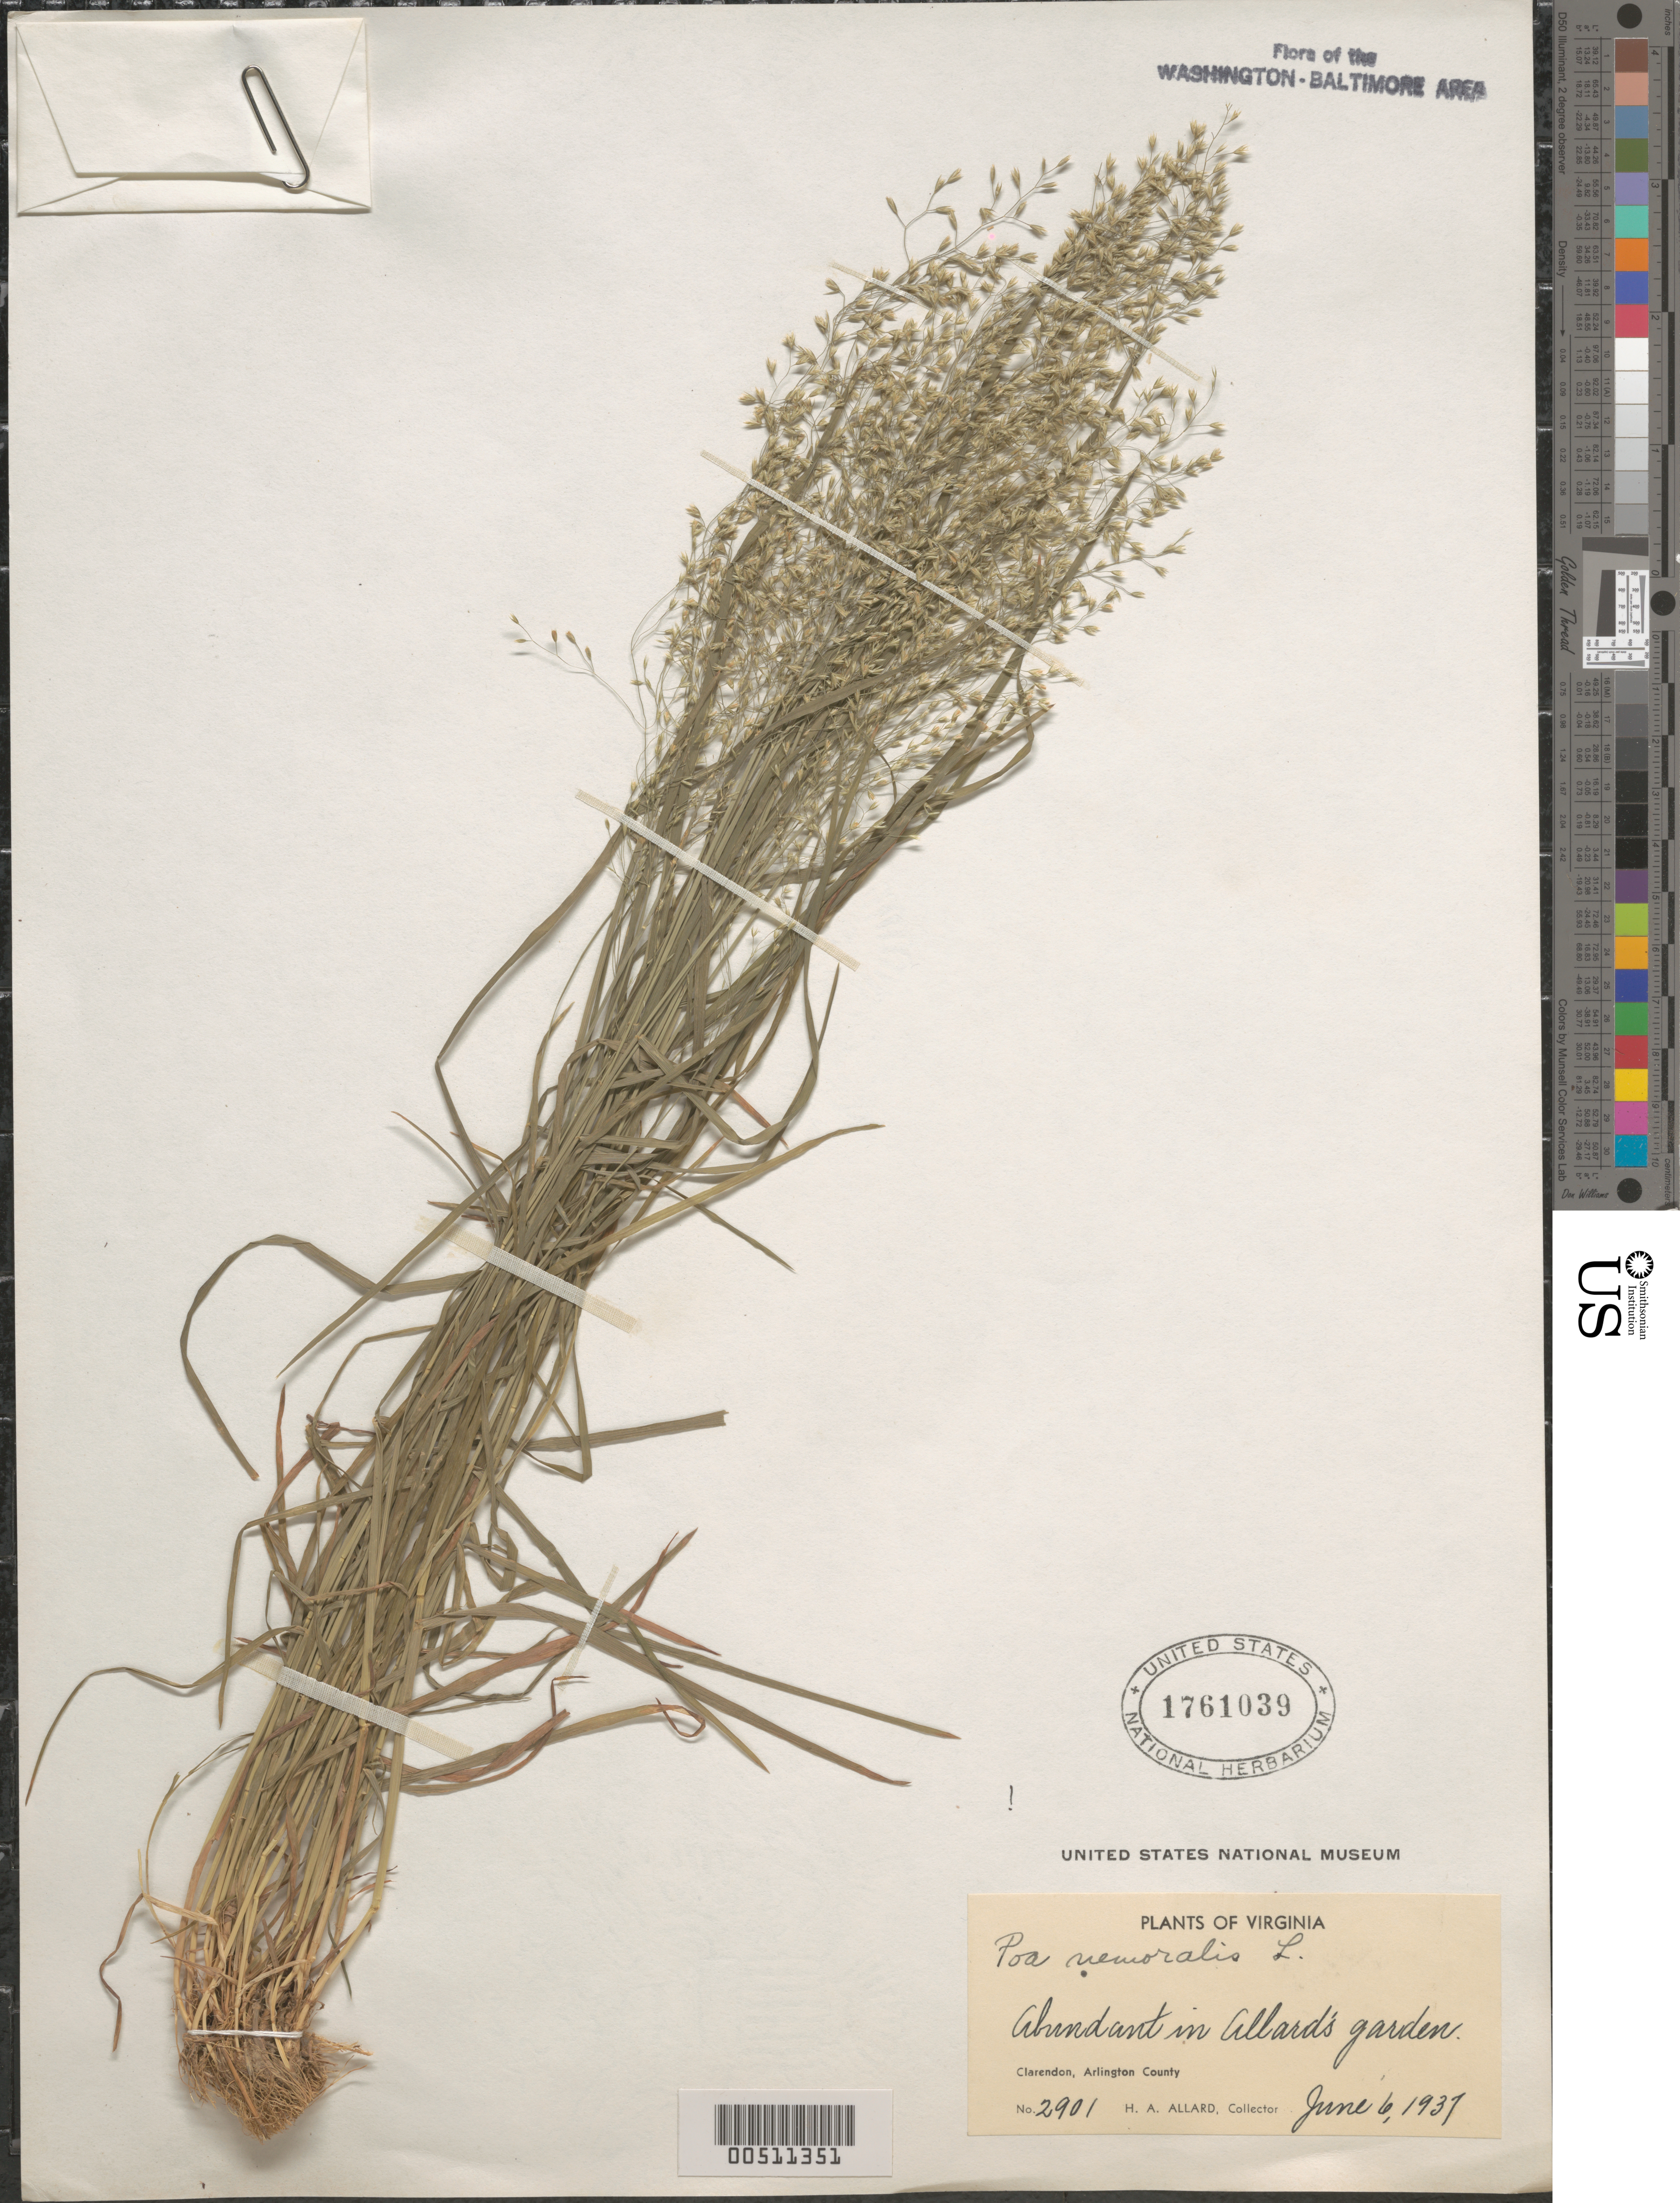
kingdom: Plantae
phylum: Tracheophyta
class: Liliopsida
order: Poales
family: Poaceae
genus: Poa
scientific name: Poa nemoralis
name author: L.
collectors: H. A. Allard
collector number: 2901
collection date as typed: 06 Jun 1937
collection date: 1937-06-06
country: United States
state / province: Virginia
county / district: Arlington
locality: Clarendon in Allard's Garden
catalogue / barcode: US 1761039